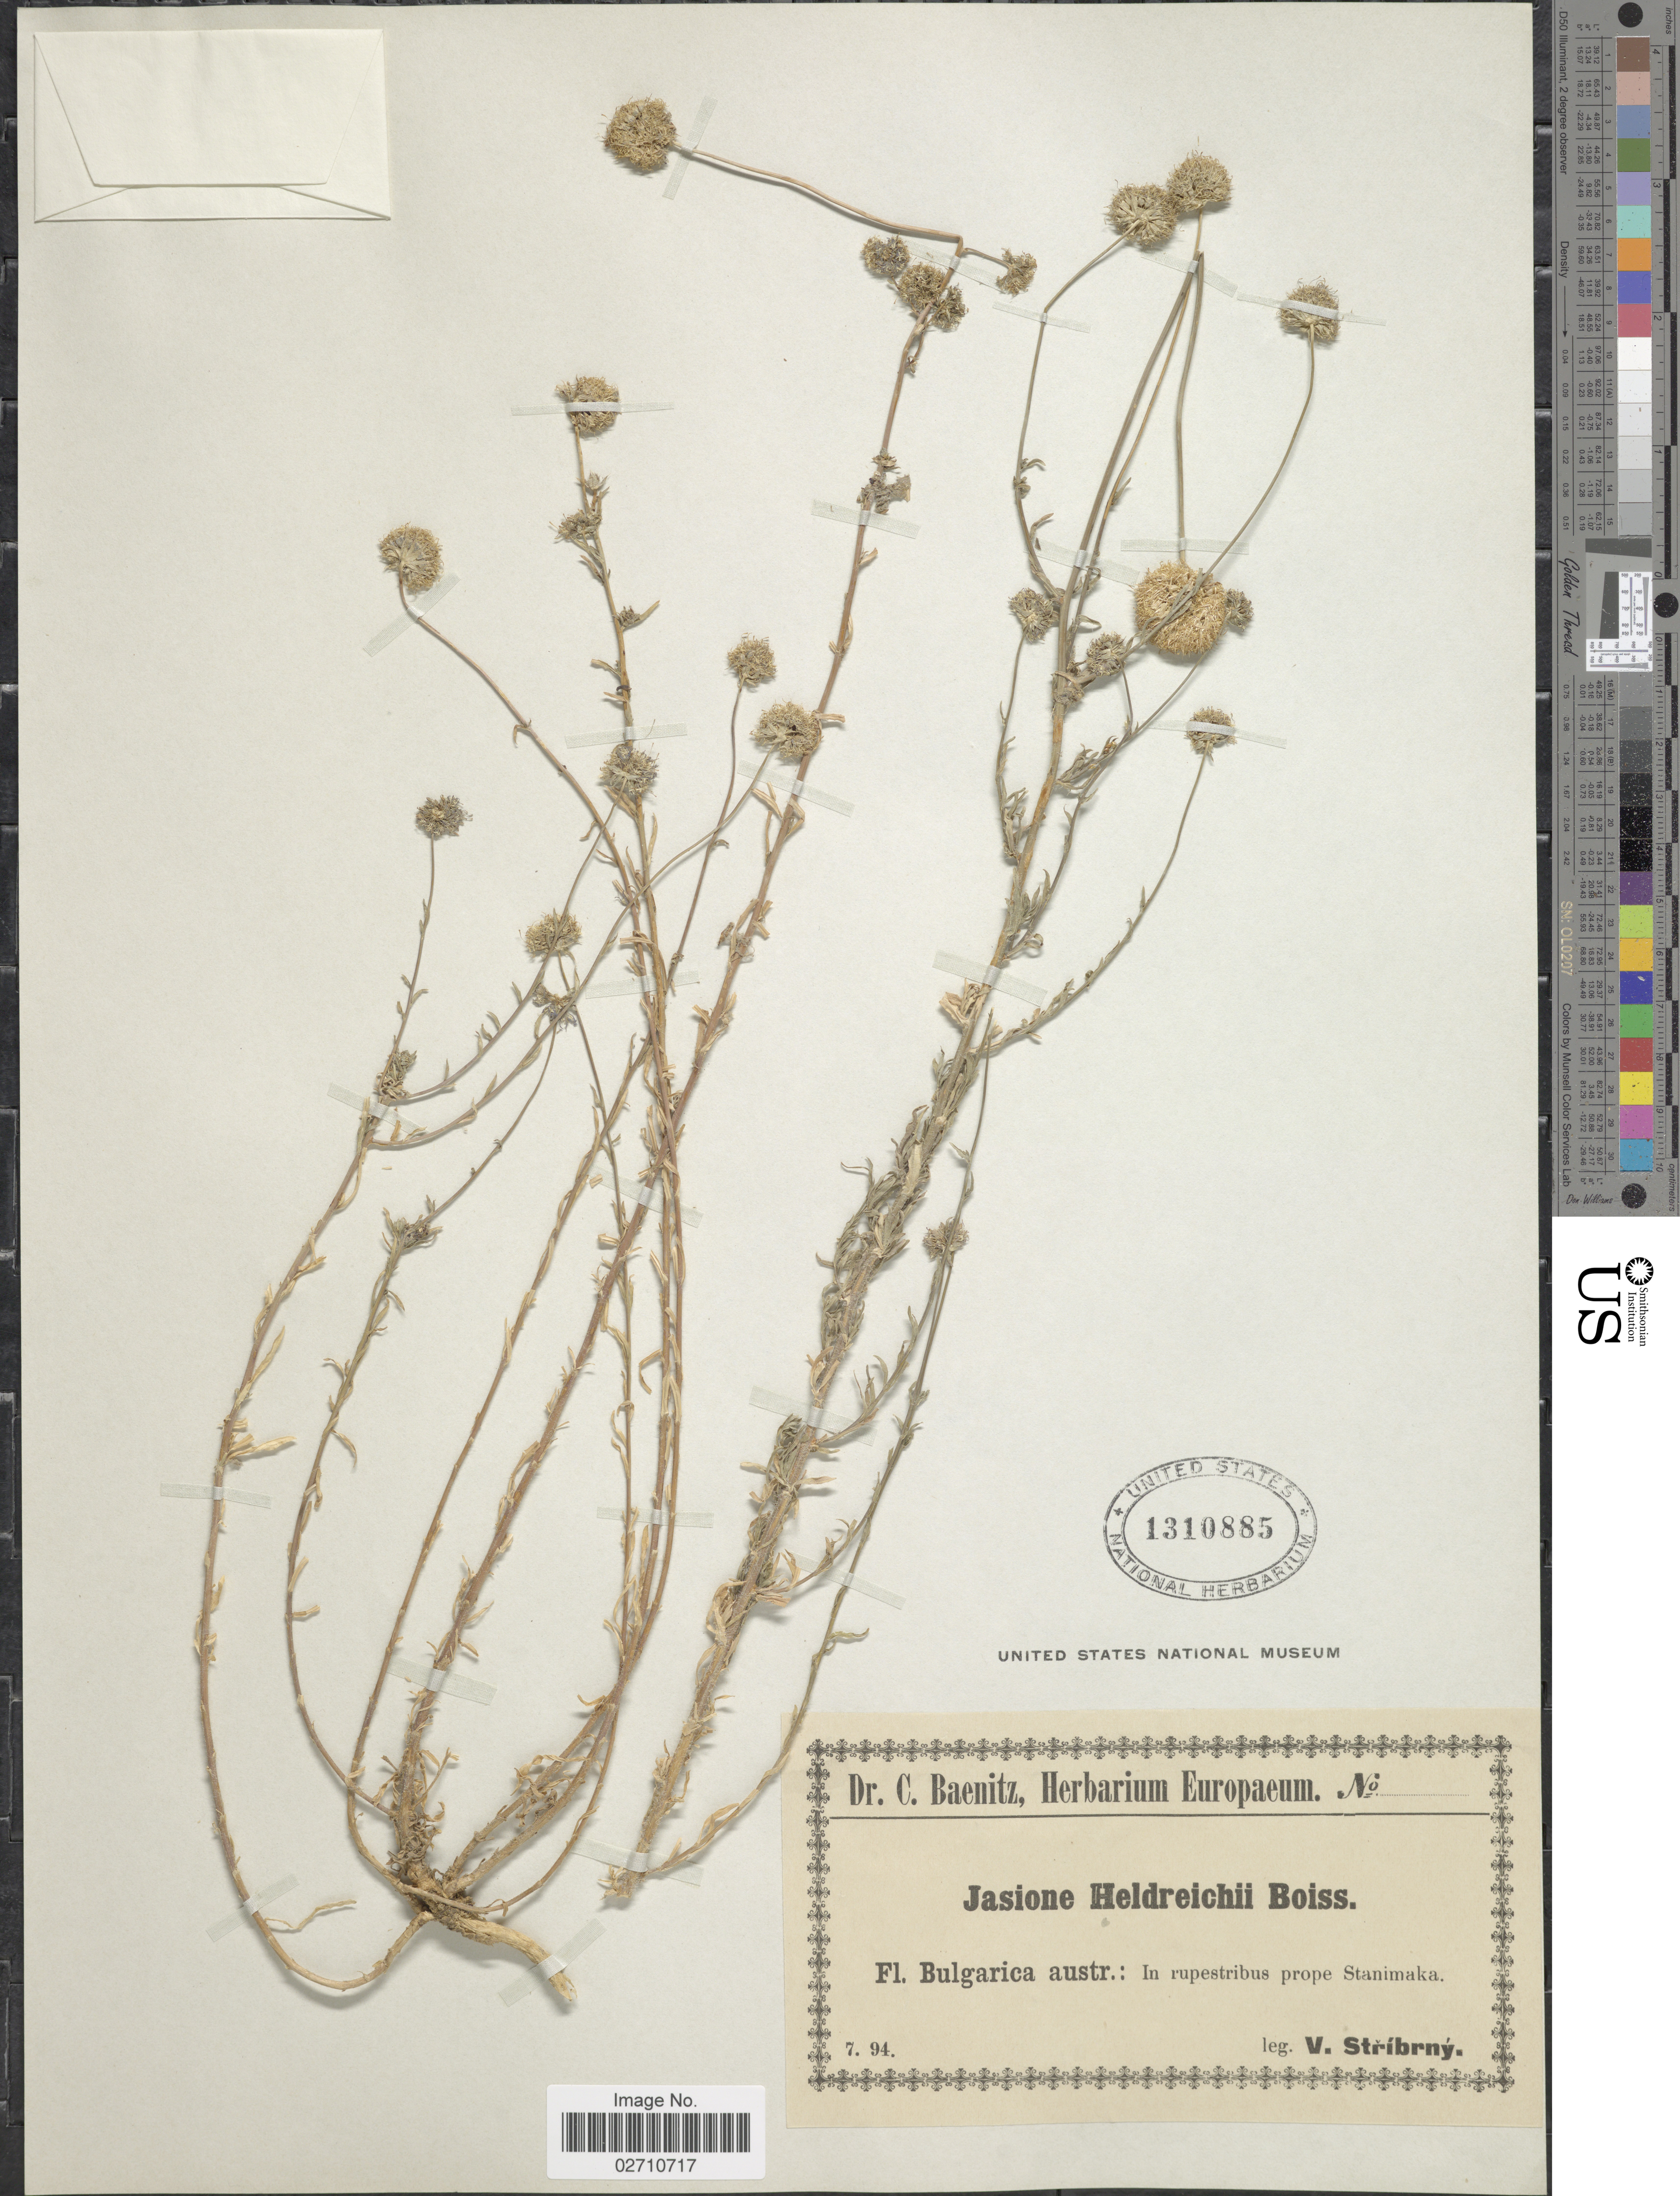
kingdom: Plantae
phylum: Tracheophyta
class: Magnoliopsida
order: Asterales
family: Campanulaceae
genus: Jasione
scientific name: Jasione heldreichii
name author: Boiss. & Orph.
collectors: V. Stribrny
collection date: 1894-07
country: Bulgaria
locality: Bulgarica austr.: In rupestribus prope Stanimaka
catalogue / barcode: US 1310885